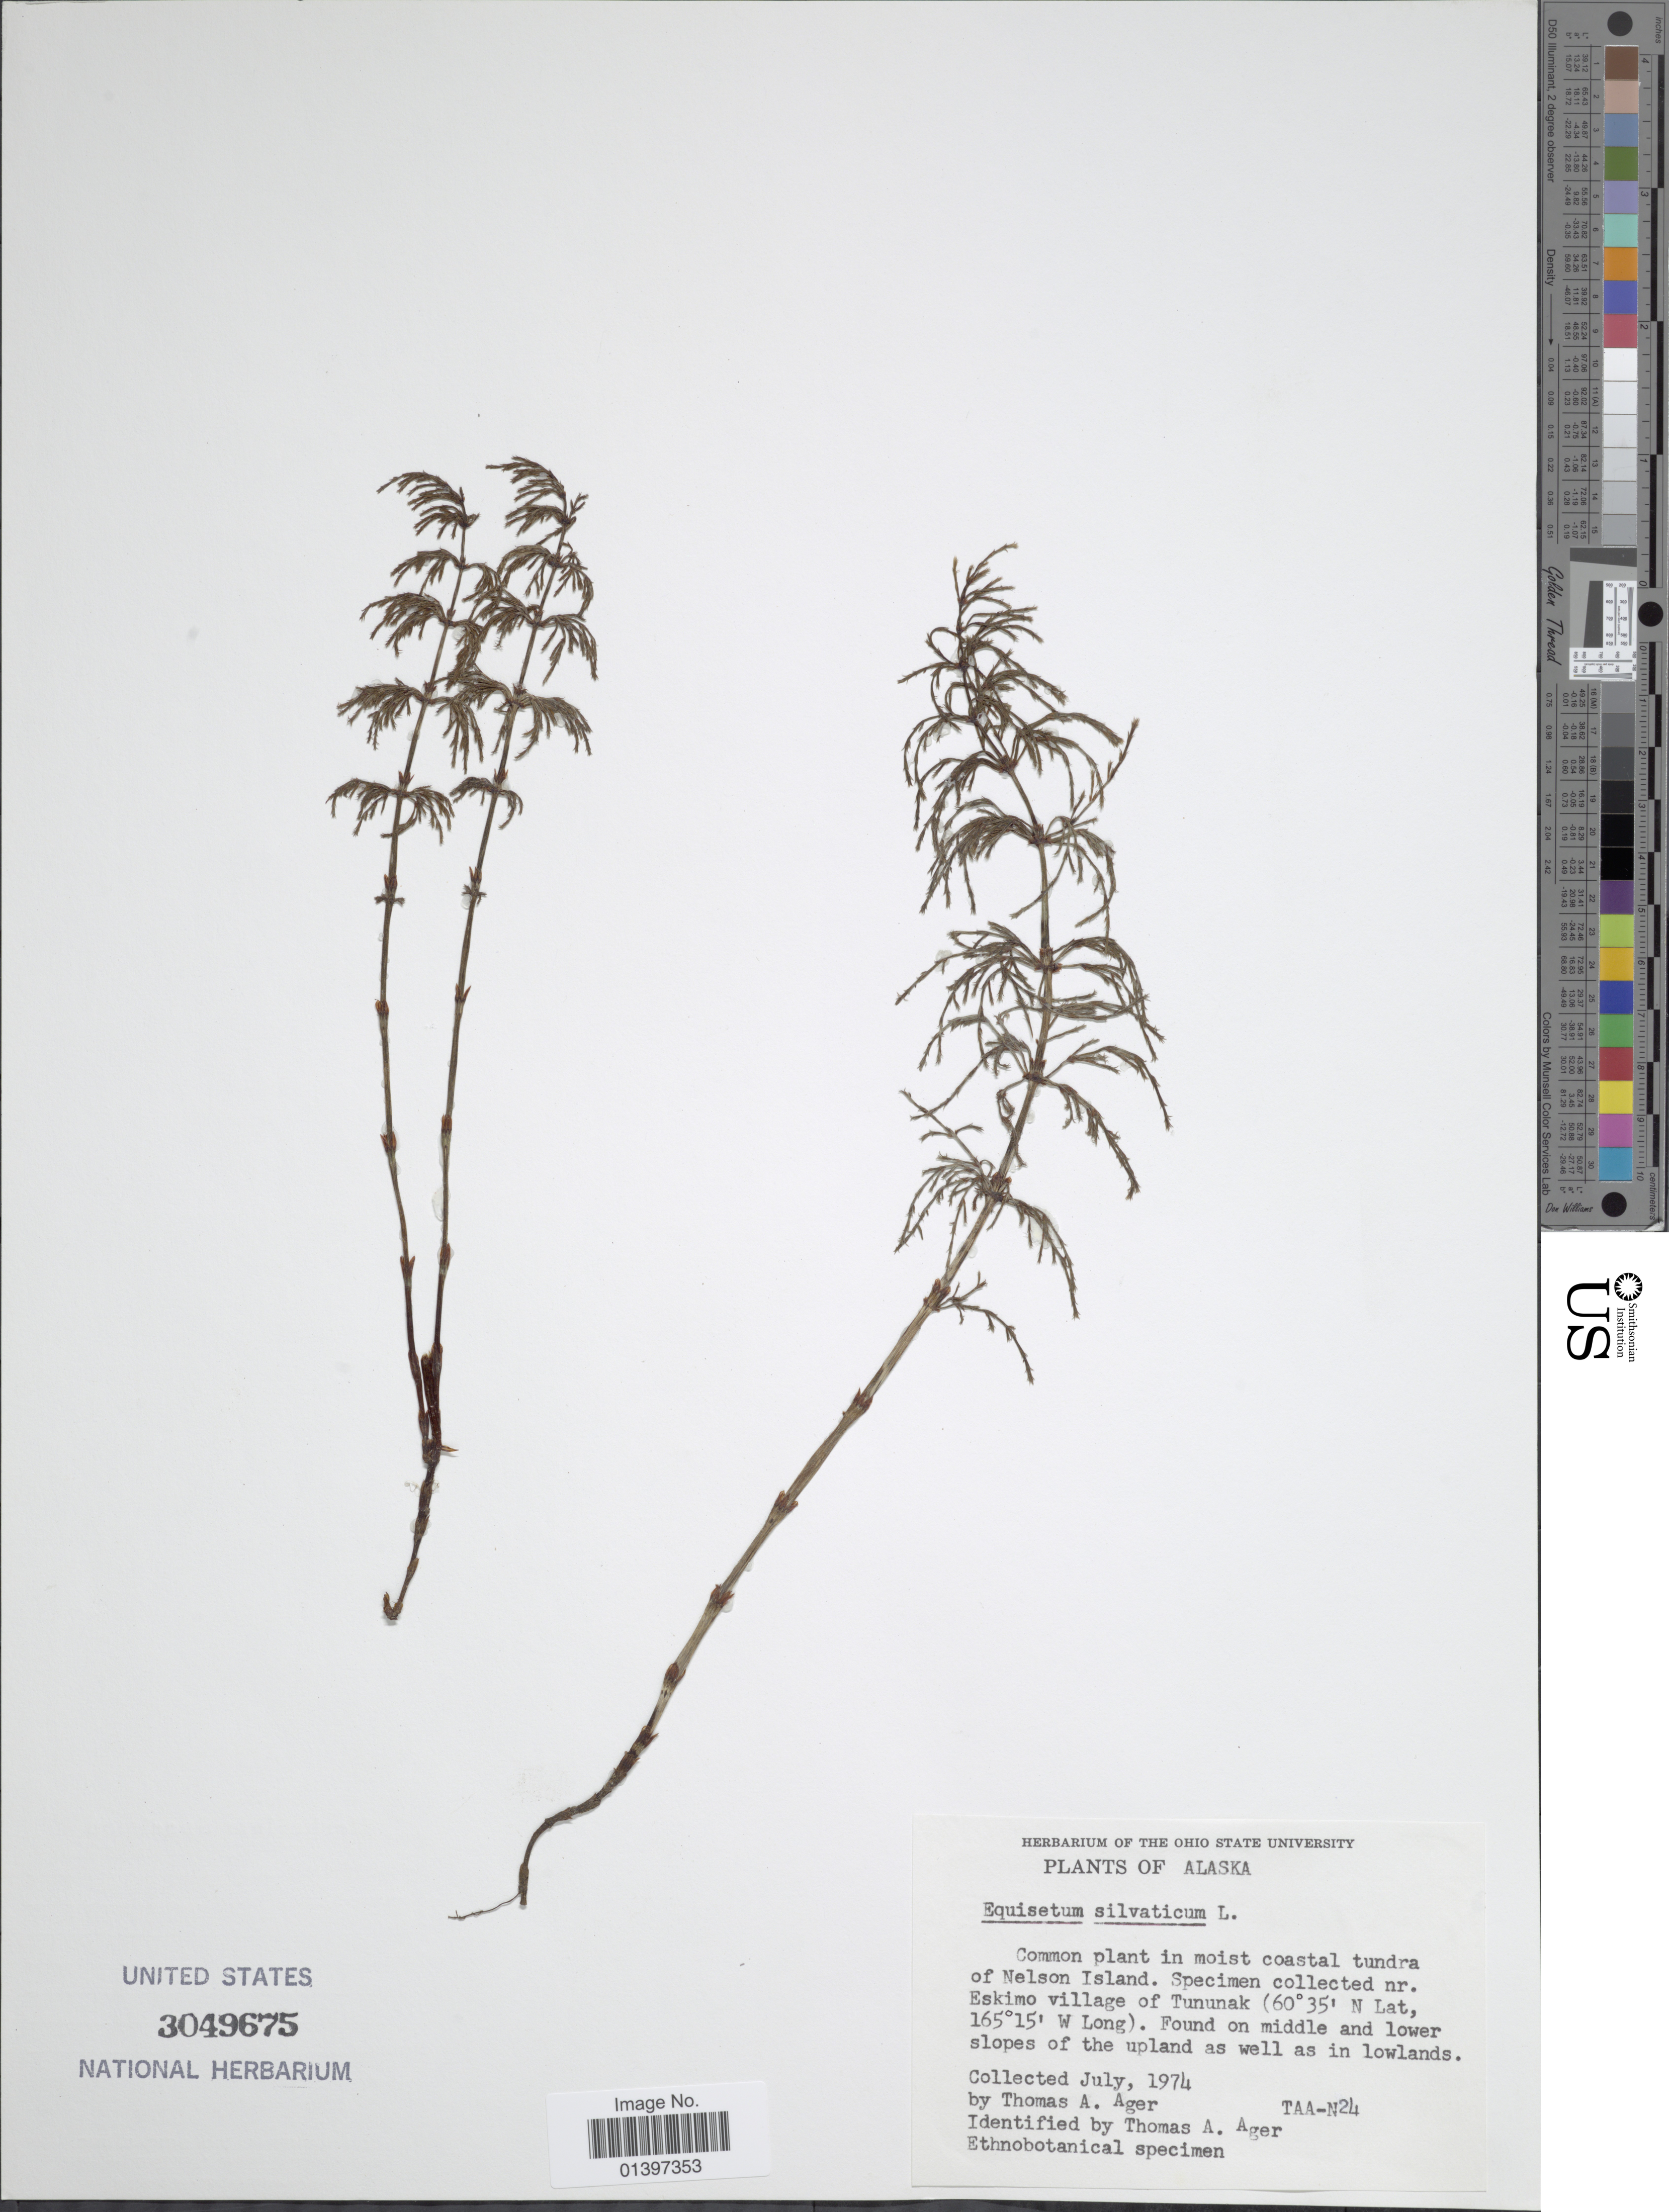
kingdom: Plantae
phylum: Tracheophyta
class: Polypodiopsida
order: Equisetales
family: Equisetaceae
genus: Equisetum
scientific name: Equisetum sylvaticum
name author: L.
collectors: T. A. Ager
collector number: TAA-N24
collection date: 1974-07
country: United States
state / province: Alaska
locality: Common plant in moist coastal tundra of Nelson Island, specimen collected nr. Eskimo village of Tununak, found in middle and lower slopes of the upland as well as in lowlands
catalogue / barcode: US 3049675